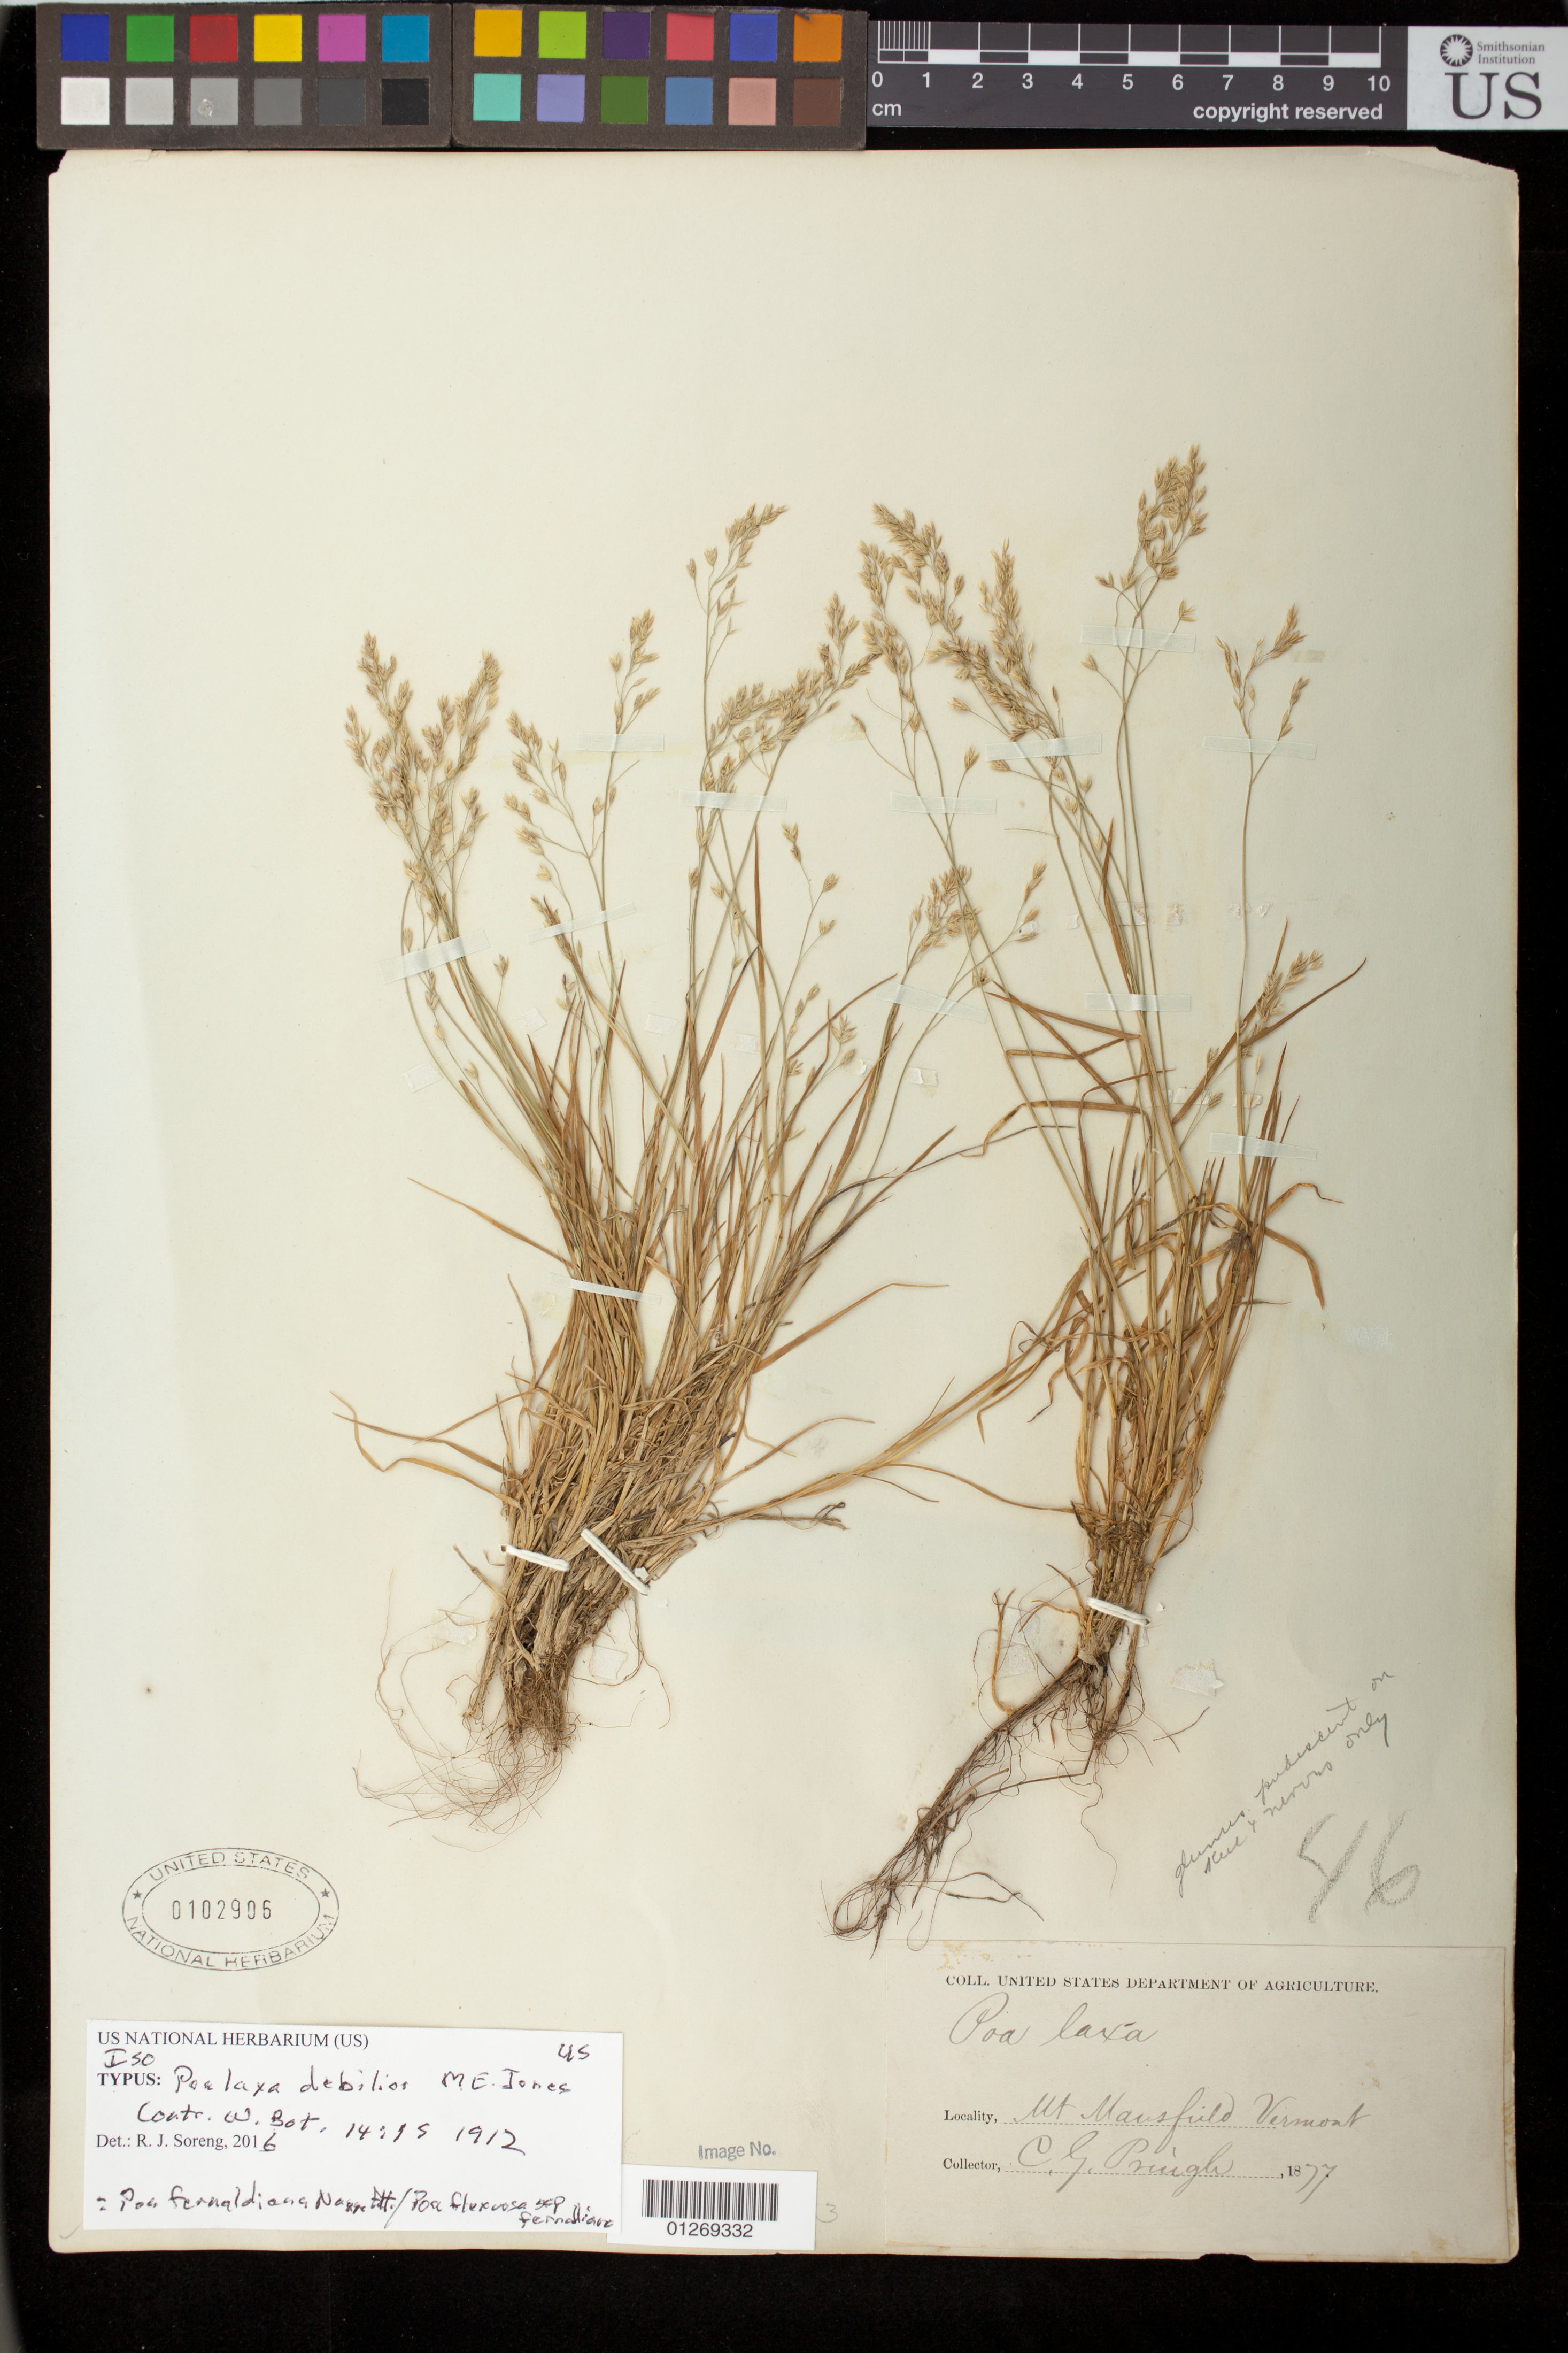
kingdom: Plantae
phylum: Tracheophyta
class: Liliopsida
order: Poales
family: Poaceae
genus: Poa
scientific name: Poa laxa var. debilior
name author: M.E. Jones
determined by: Soreng, Robert J., Research Associate (BOT), Smithsonian Institution - National Museum of Natural History (UNITED STATES)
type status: Possible Type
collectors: C. G. Pringle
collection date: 1877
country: United States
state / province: Vermont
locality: Mt. Mansfield, Vermont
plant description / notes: Protologue does not cite any collection(s) or locality. Specimen annotated as "isotype" by R. Soreng (2016), without original label or precise collection date but possibly a duplicate of Pringle s.n. (coll. date 13 July 1877) at RSA which is presumably the type of this name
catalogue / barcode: US 102906